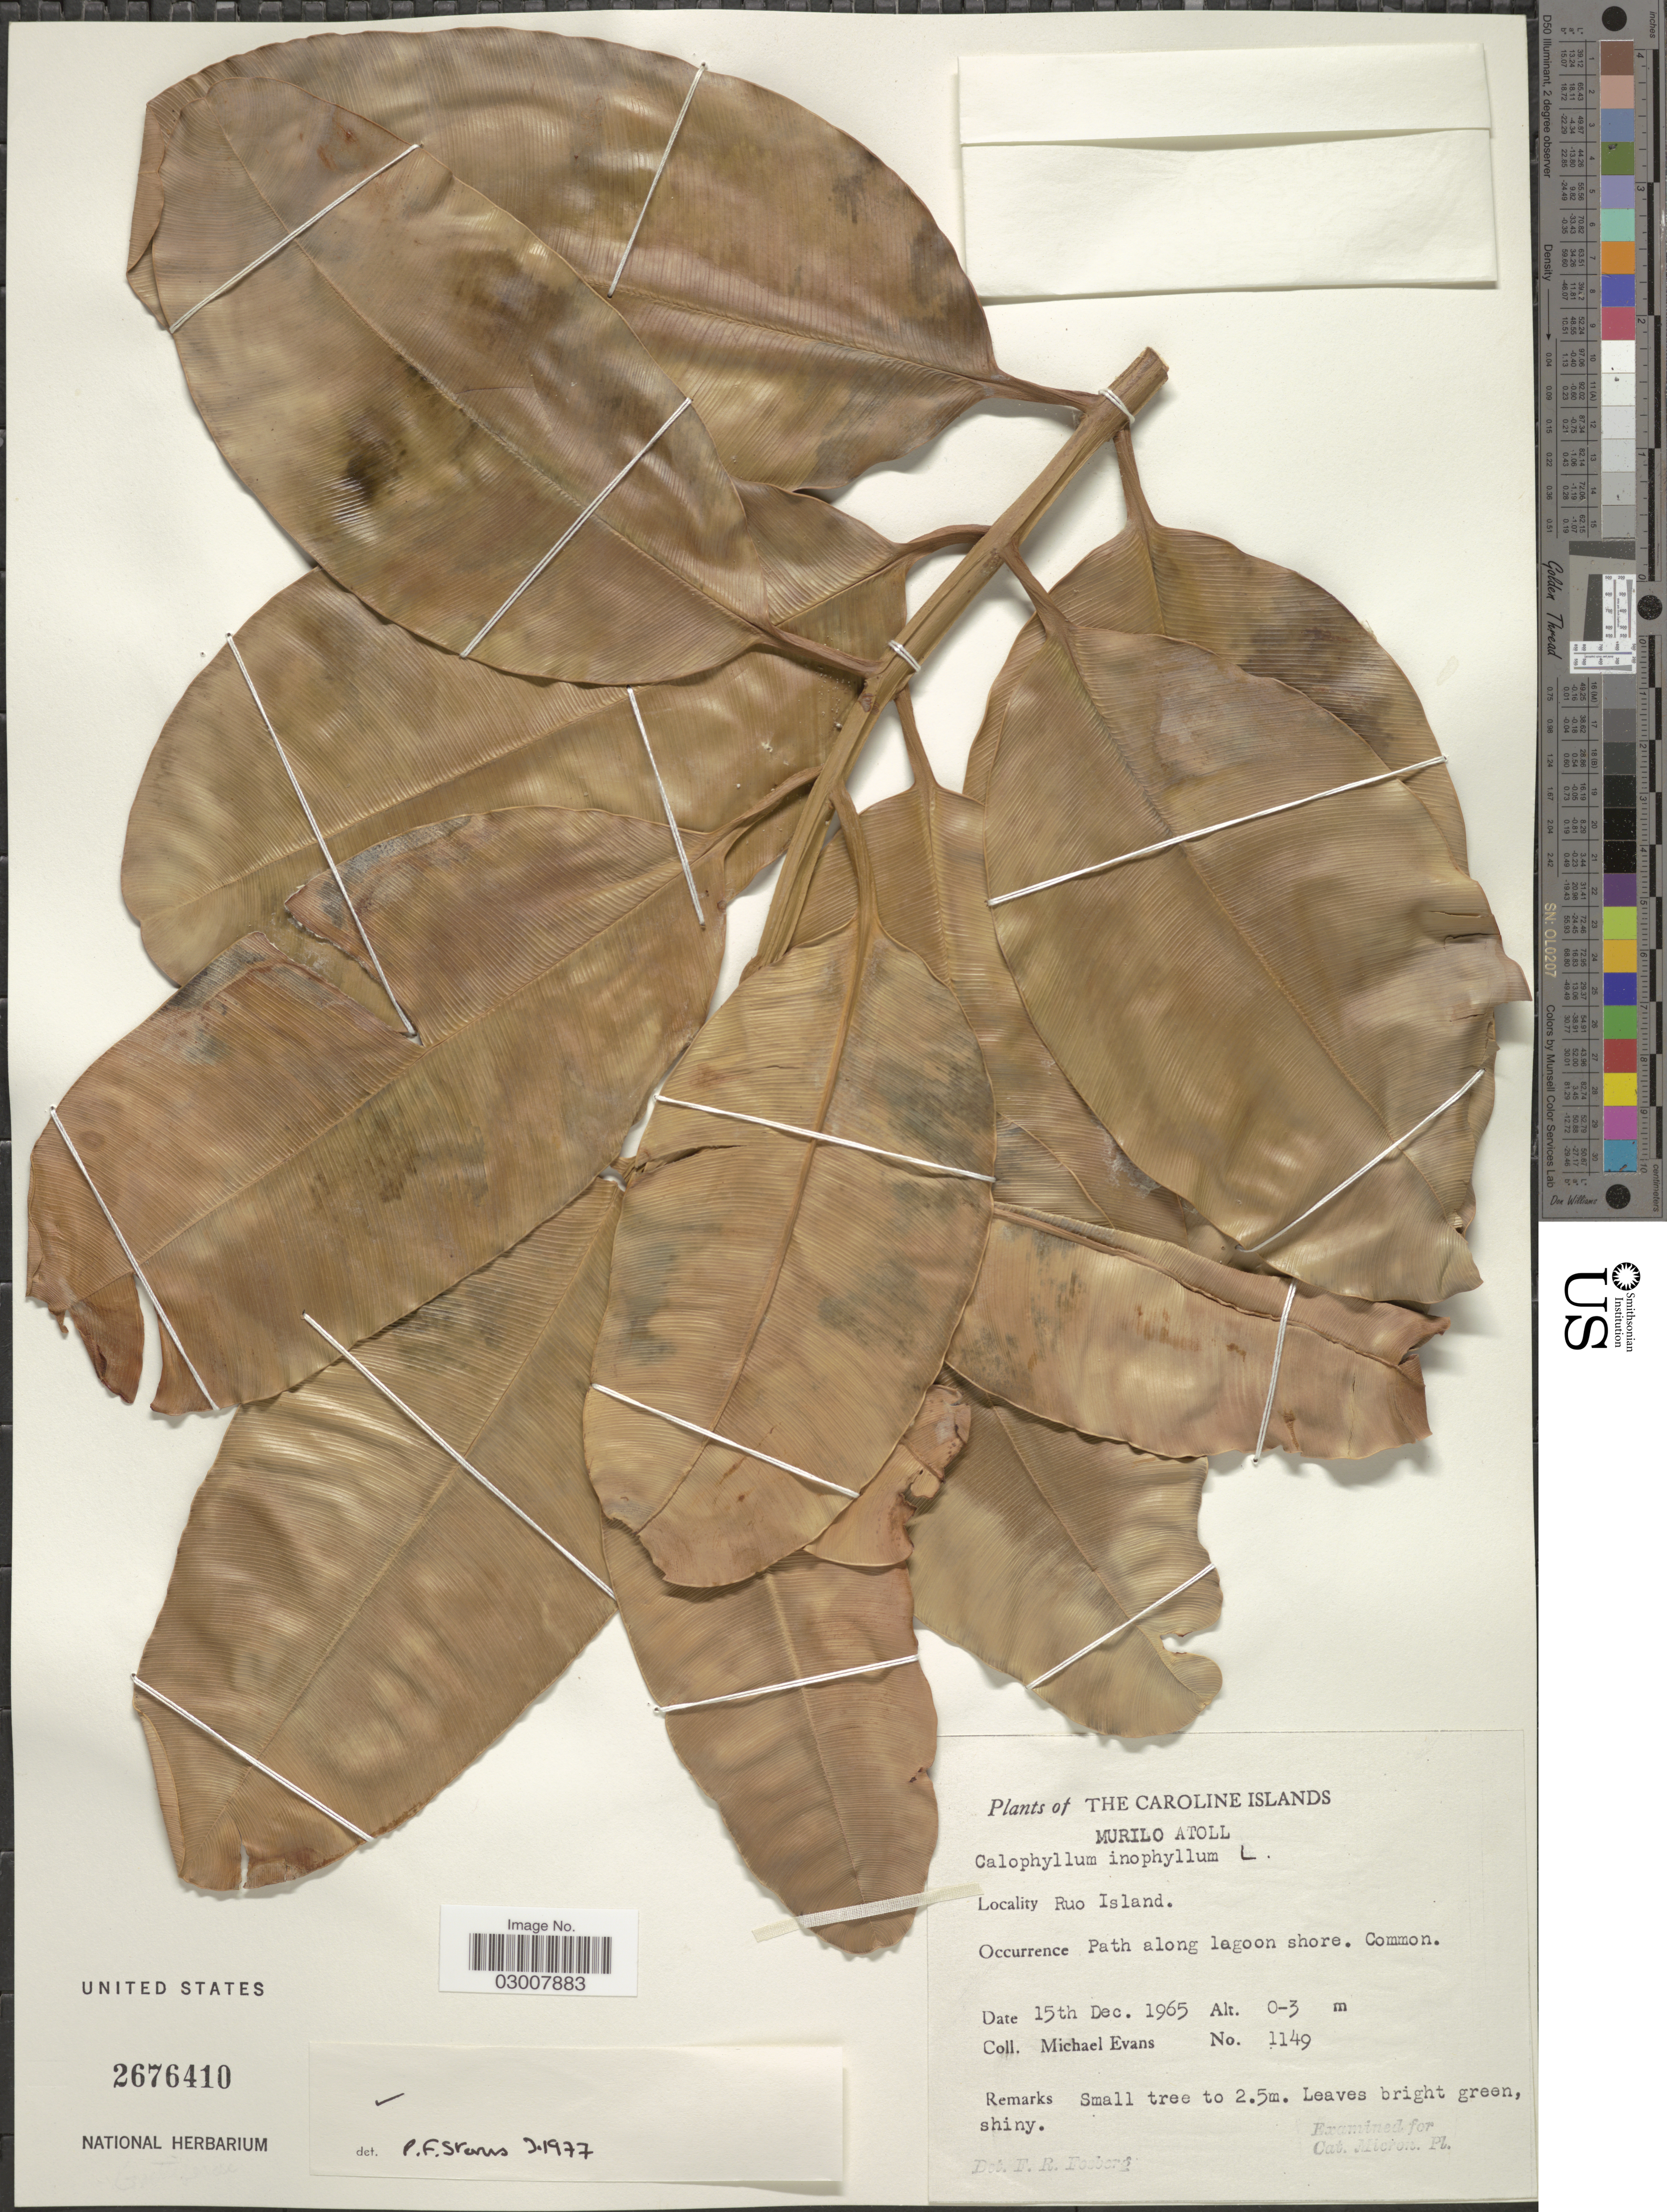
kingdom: Plantae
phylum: Tracheophyta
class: Magnoliopsida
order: Malpighiales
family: Calophyllaceae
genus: Calophyllum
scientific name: Calophyllum inophyllum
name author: L.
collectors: M. Evans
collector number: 1149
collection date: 1965-12-15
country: Micronesia, Federated States of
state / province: Truk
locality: The Caroline Islands. Murilo Atoll. Ruo Island.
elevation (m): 0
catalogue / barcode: US 2676410